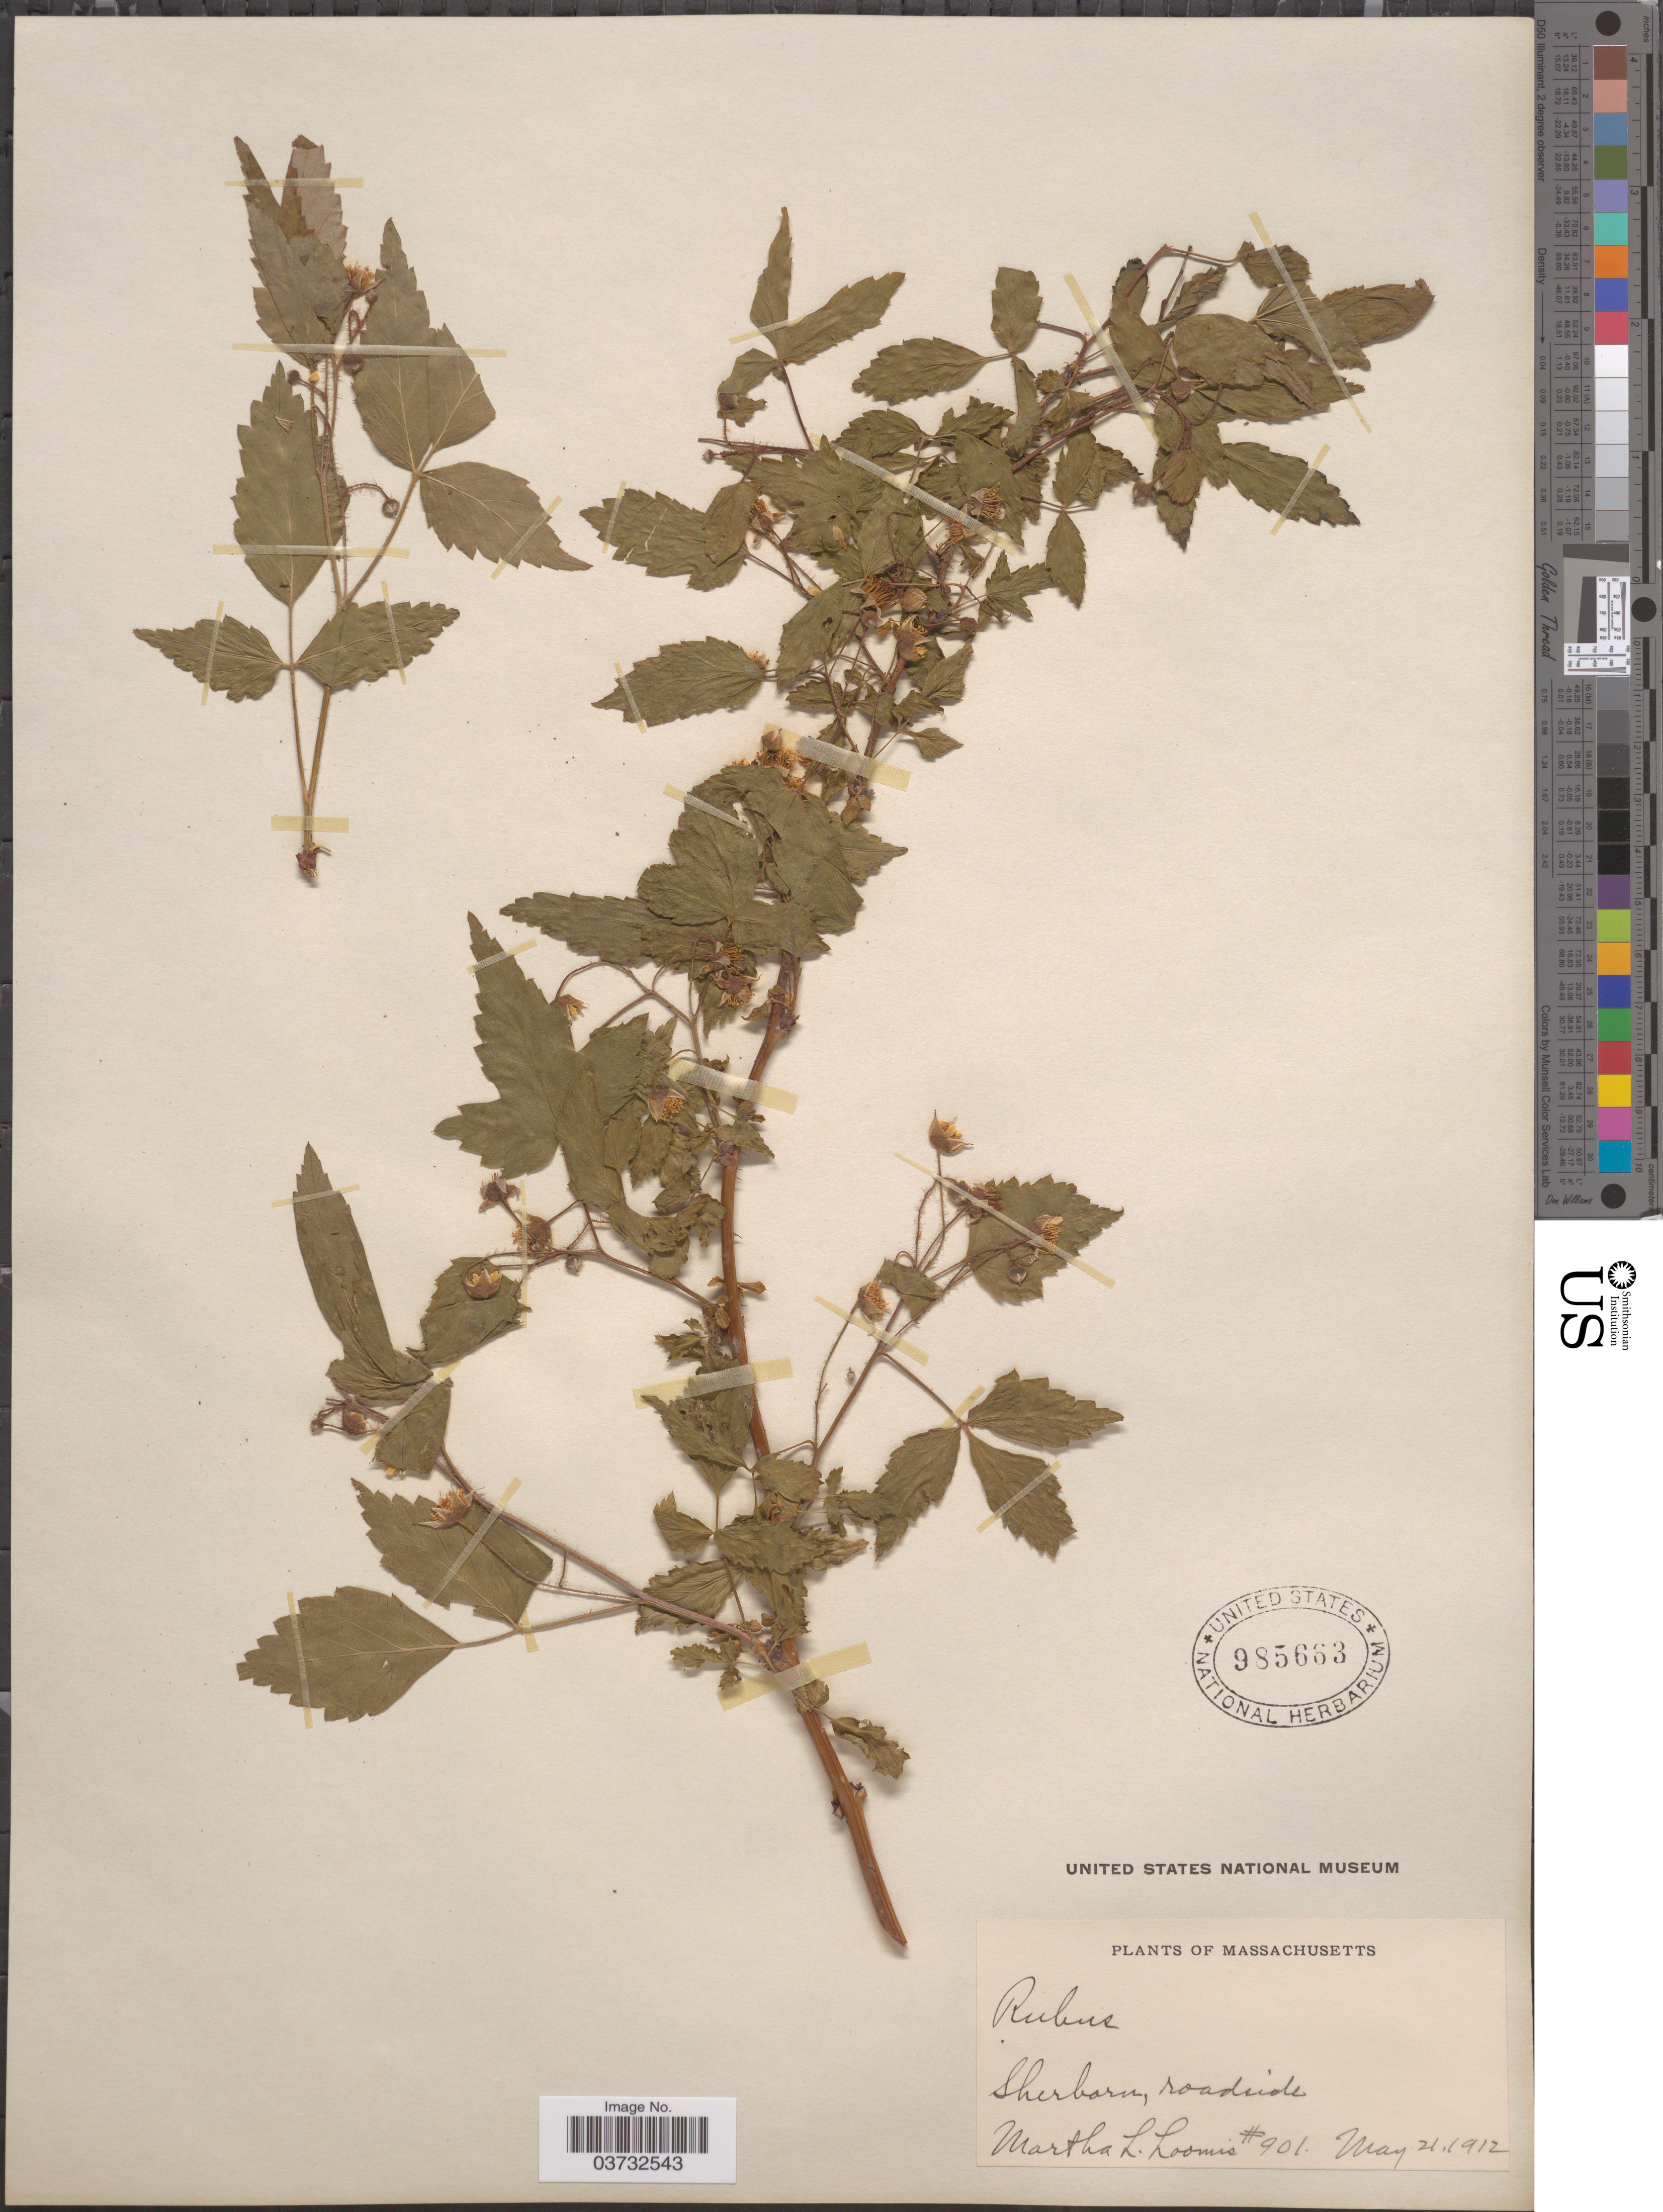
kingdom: Plantae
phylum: Tracheophyta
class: Magnoliopsida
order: Rosales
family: Rosaceae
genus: Rubus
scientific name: Rubus sp.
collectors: M. L. Loomis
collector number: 901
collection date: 1912-05-21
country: United States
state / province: Massachusetts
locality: Sherborn, roadside.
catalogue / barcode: US 985663